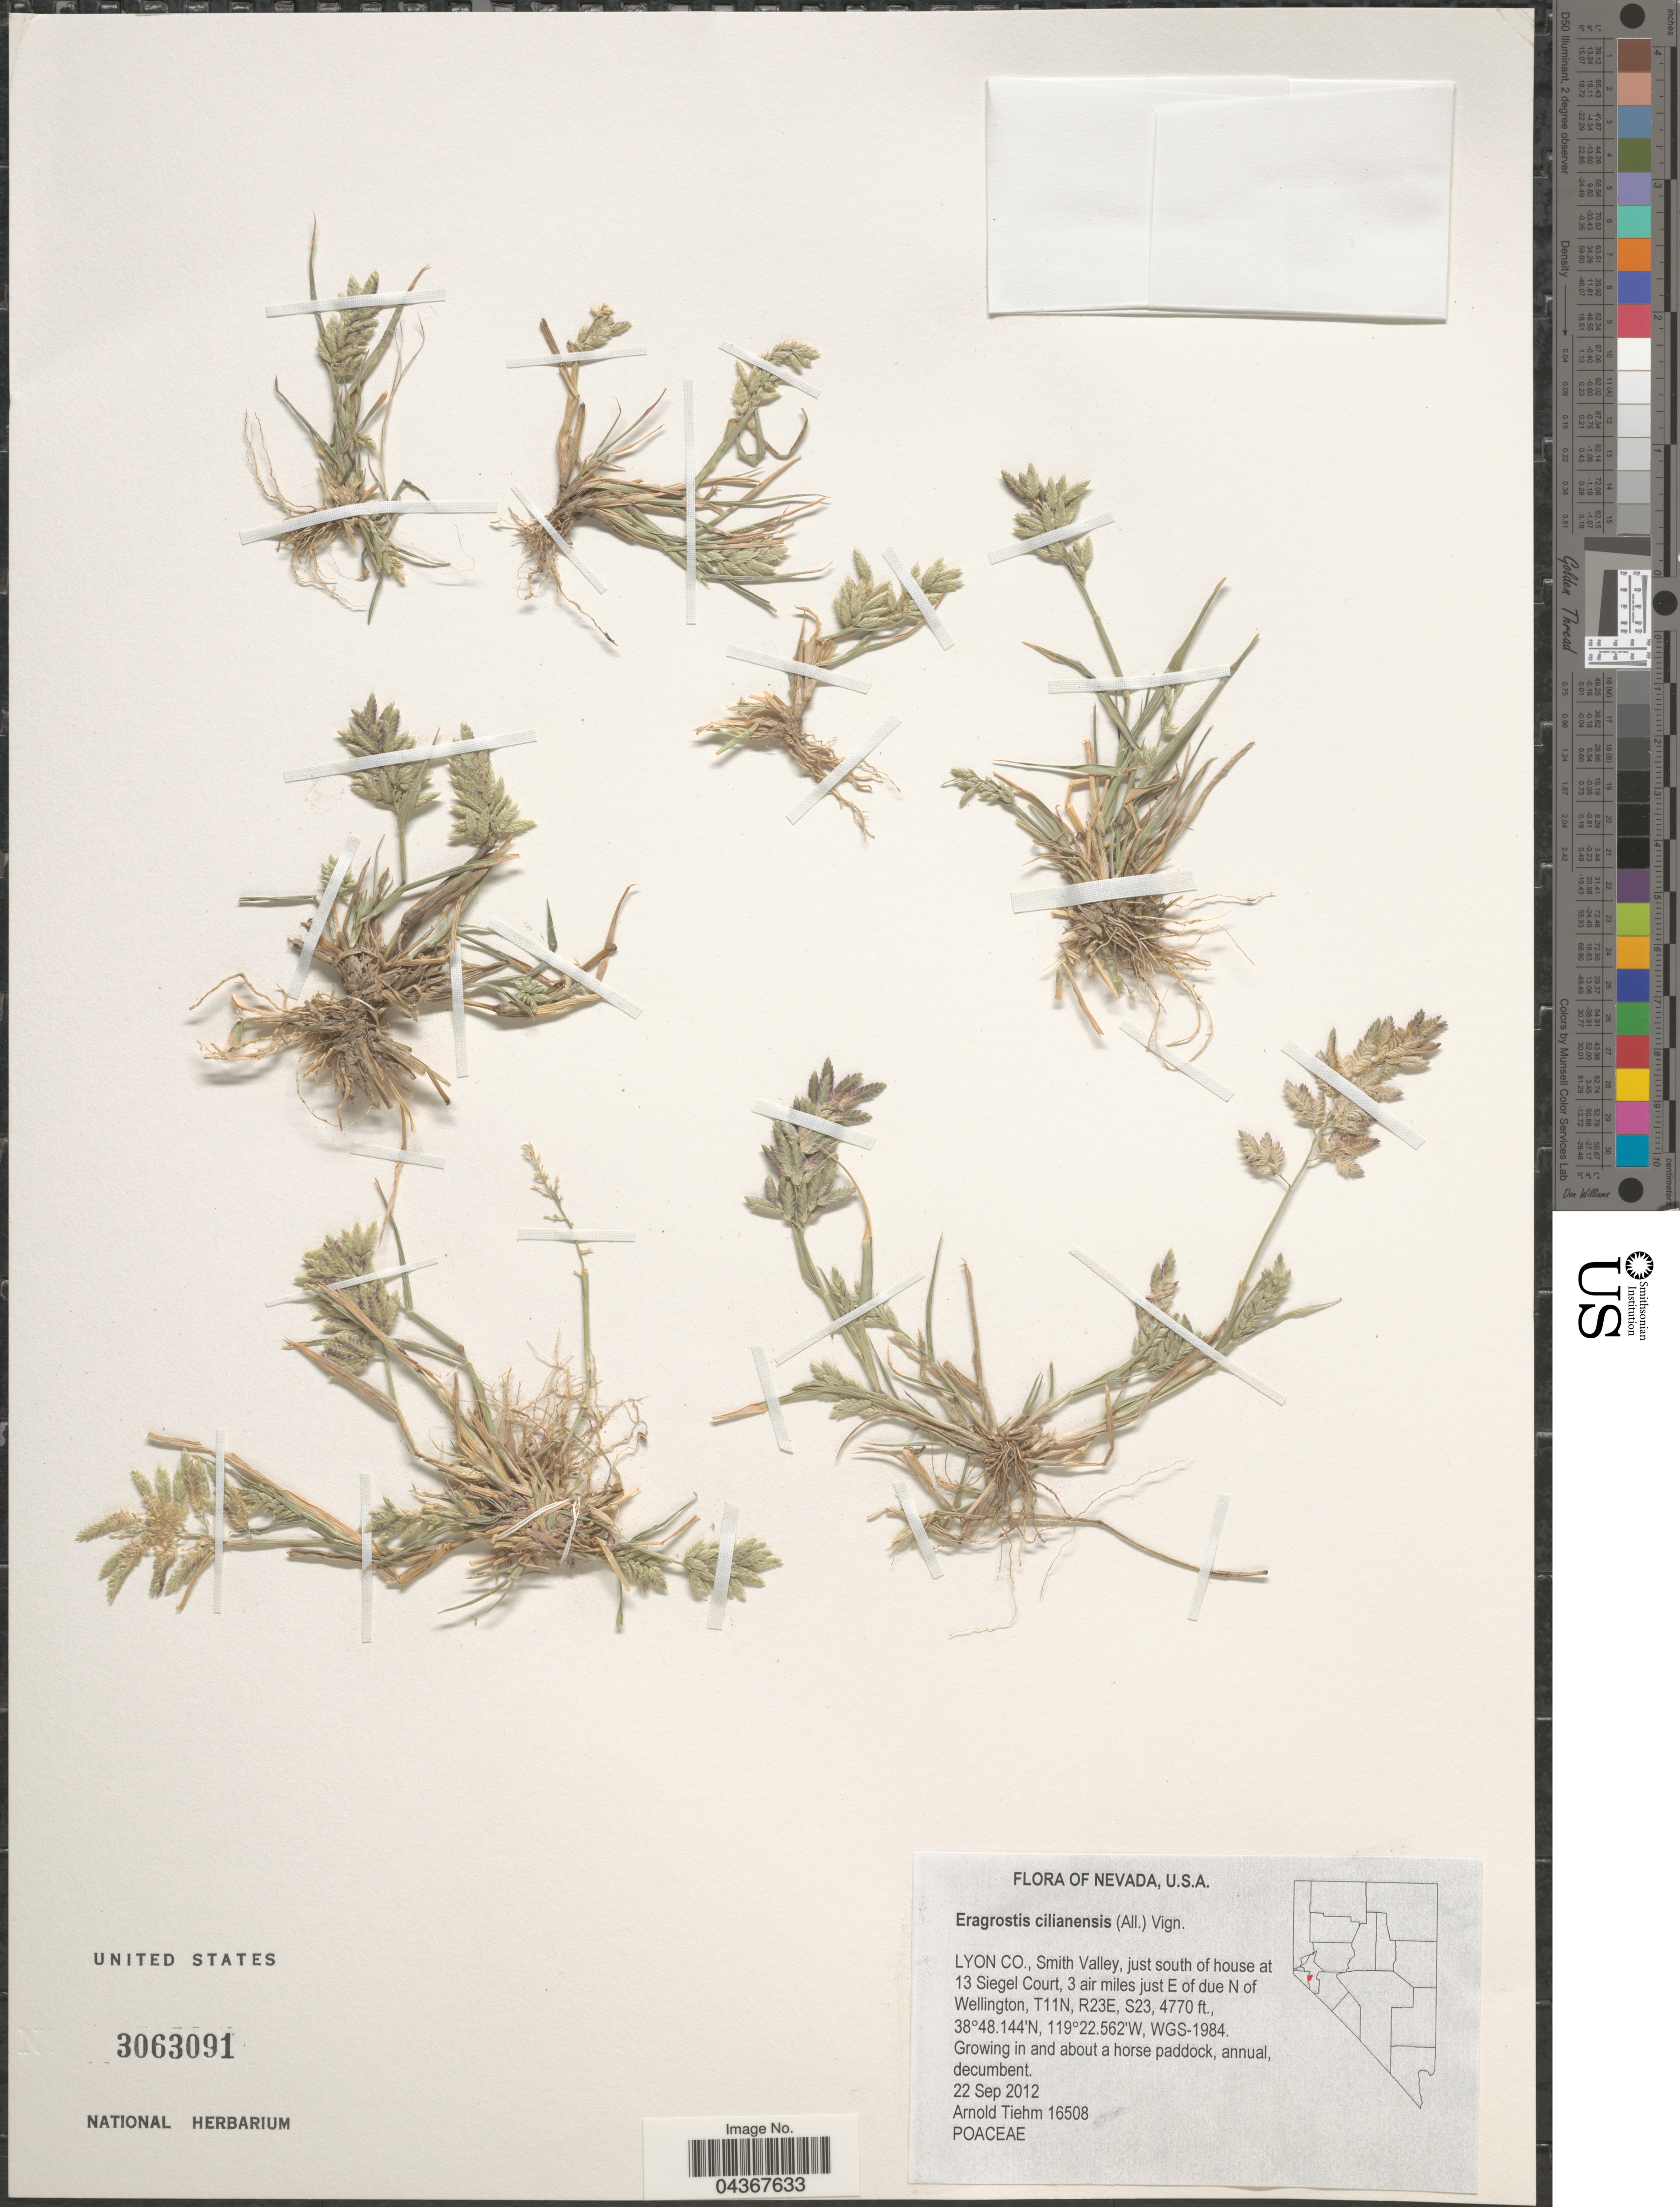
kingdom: Plantae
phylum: Tracheophyta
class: Liliopsida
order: Poales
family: Poaceae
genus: Eragrostis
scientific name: Eragrostis cilianensis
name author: (Bellardi) Vignolo ex Janch.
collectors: A. Tiehm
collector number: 16508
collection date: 2012-09-22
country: United States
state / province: Nevada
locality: Lyon Co., Smith Valley, just south of house at 13 Siegel Court, 3 air miles just E of due N of Wellington, T11N, R23E, S23. WGS-1984.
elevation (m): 1454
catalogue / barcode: US 3063091